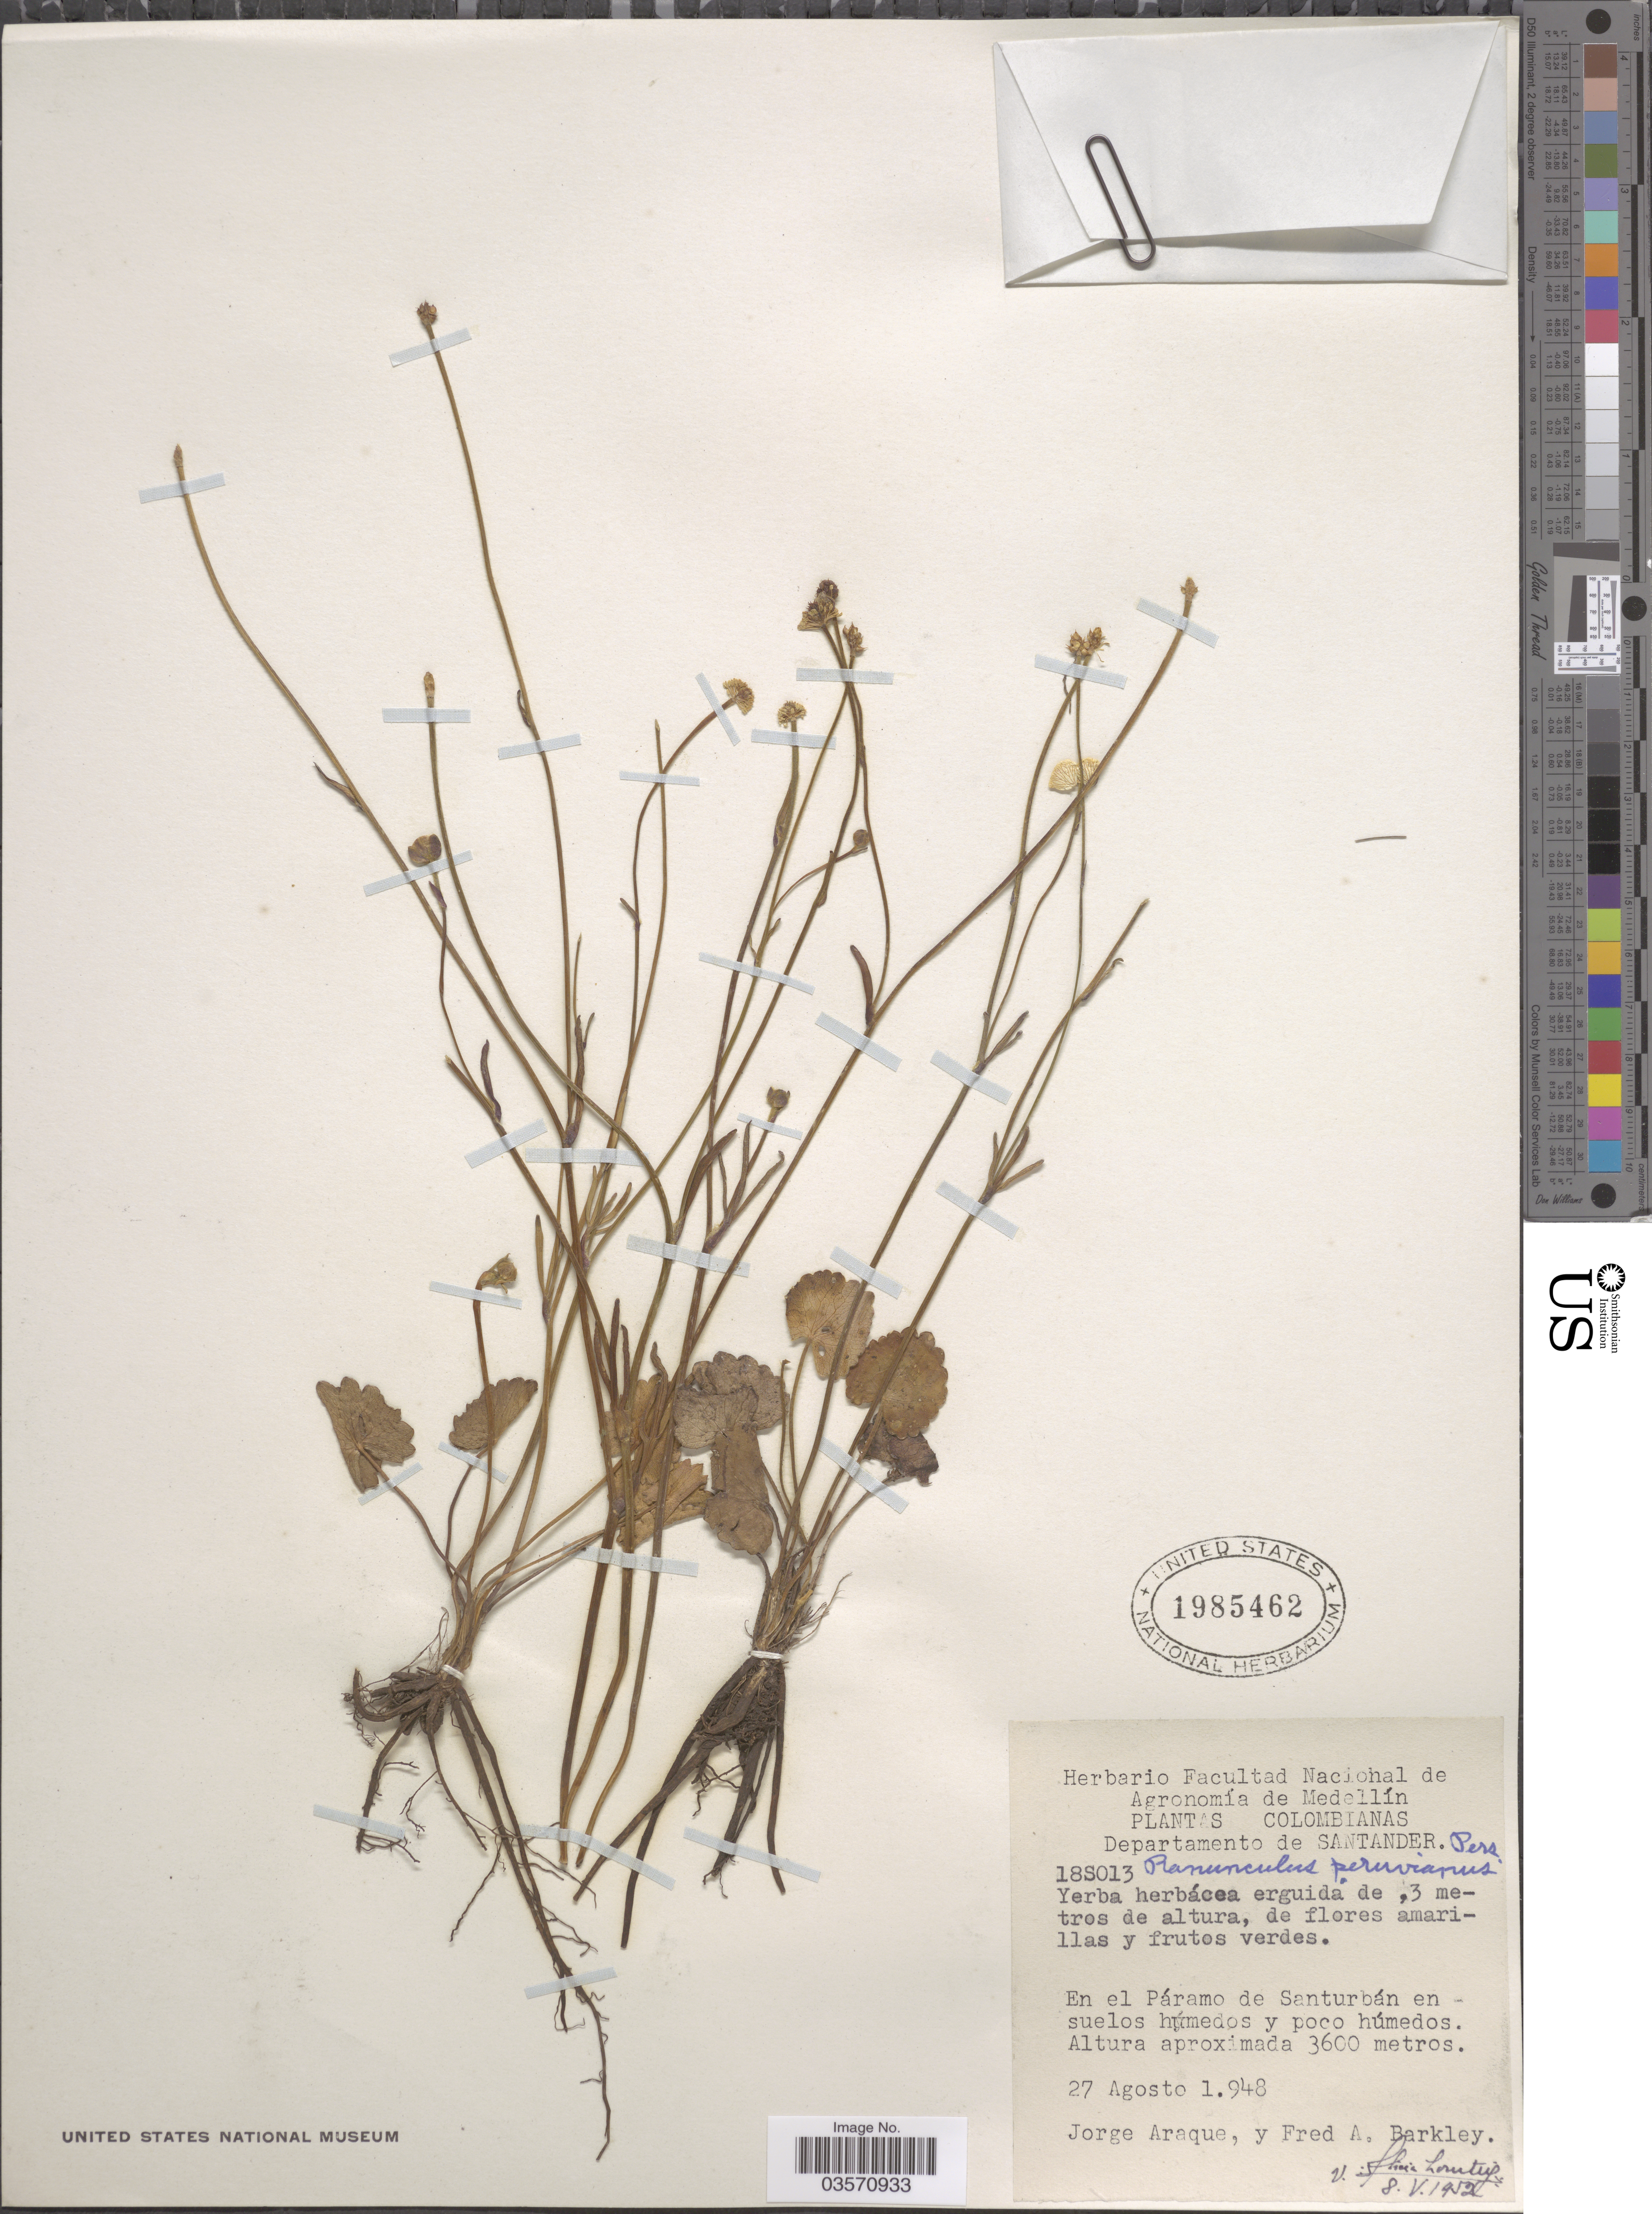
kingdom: Plantae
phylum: Tracheophyta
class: Magnoliopsida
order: Ranunculales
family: Ranunculaceae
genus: Ranunculus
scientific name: Ranunculus peruvianus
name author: Pers.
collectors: J. Araque & F. A. Barkley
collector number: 18S013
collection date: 1948-08-27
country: Colombia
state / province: Santander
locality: Departamento de Santander. En el Páramo de Santurbán en suelos húmedos.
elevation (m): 3600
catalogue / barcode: US 1985462